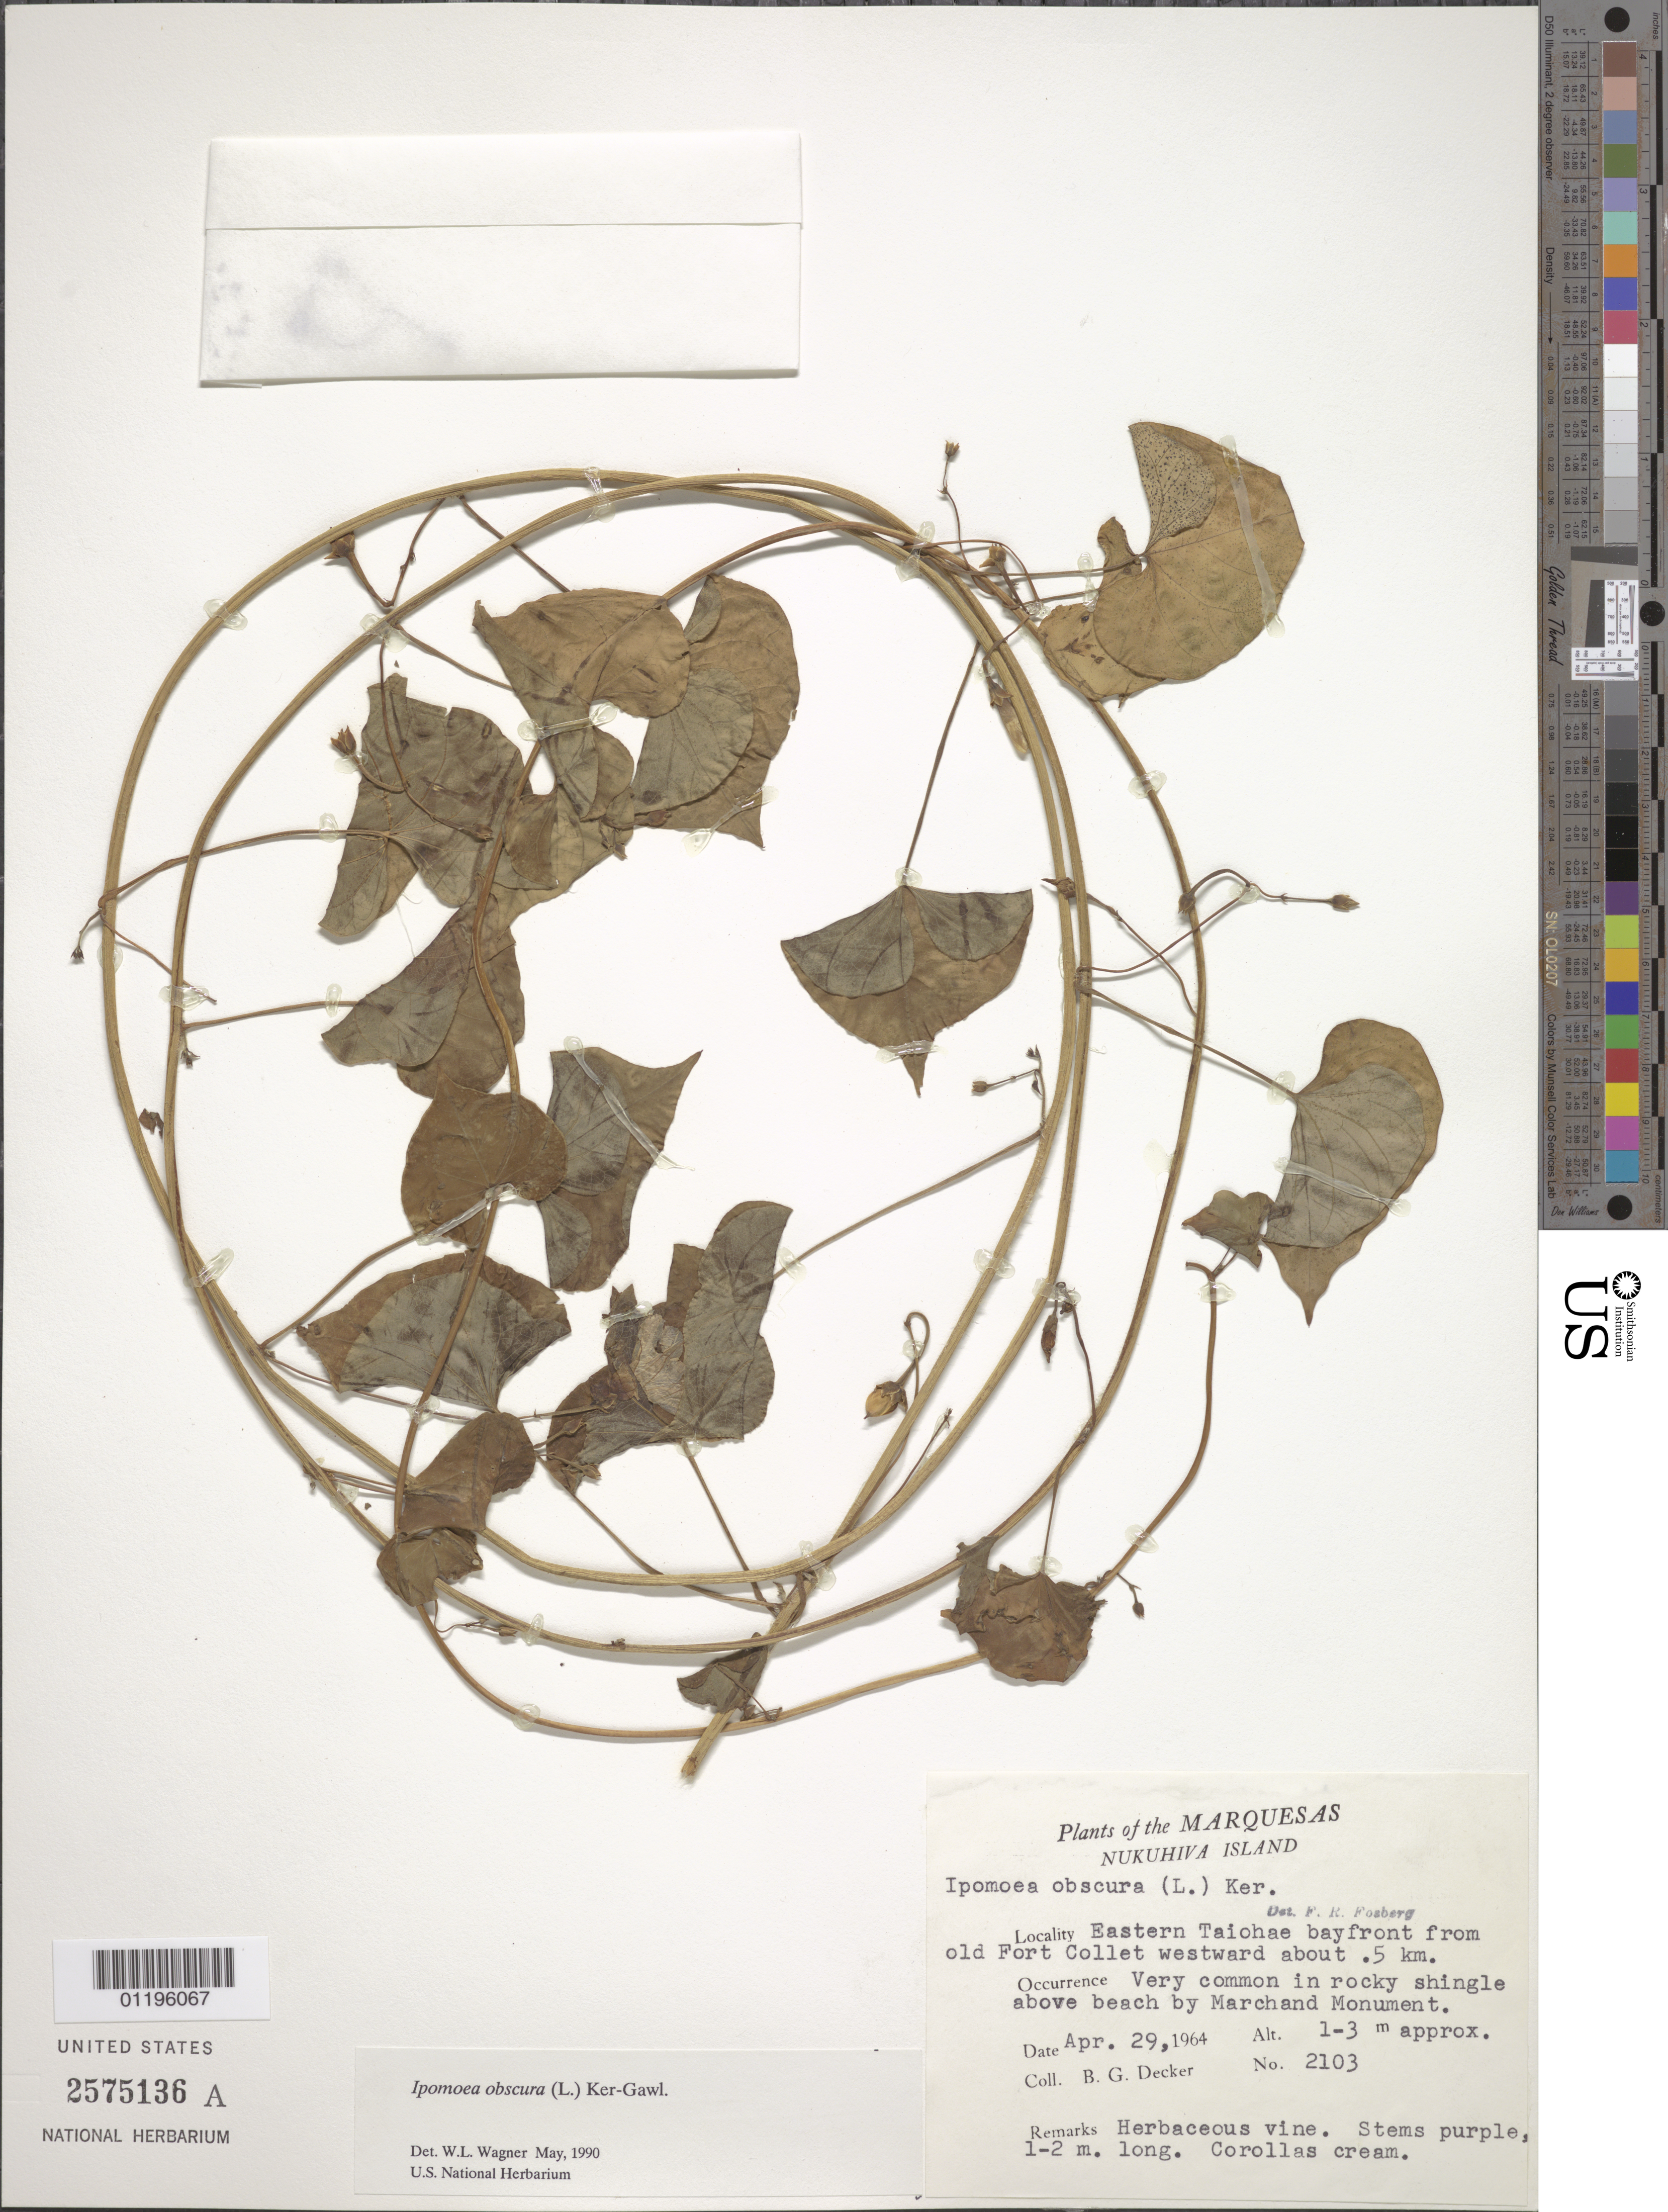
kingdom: Plantae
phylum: Tracheophyta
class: Magnoliopsida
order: Solanales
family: Convolvulaceae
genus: Ipomoea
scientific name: Ipomoea obscura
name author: (L.) Ker Gawl.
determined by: Wagner, W. L., (BOT), Smithsonian Institution - National Museum of Natural History (UNITED STATES)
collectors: B. G. Decker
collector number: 2103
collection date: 1964-04-29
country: French Polynesia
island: Nuku Hiva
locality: E Taiohae bayfront from old Fort Collet westward 0.5 km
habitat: Rocky shingle above beach by Marchand Monument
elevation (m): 1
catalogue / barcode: US 2575136A